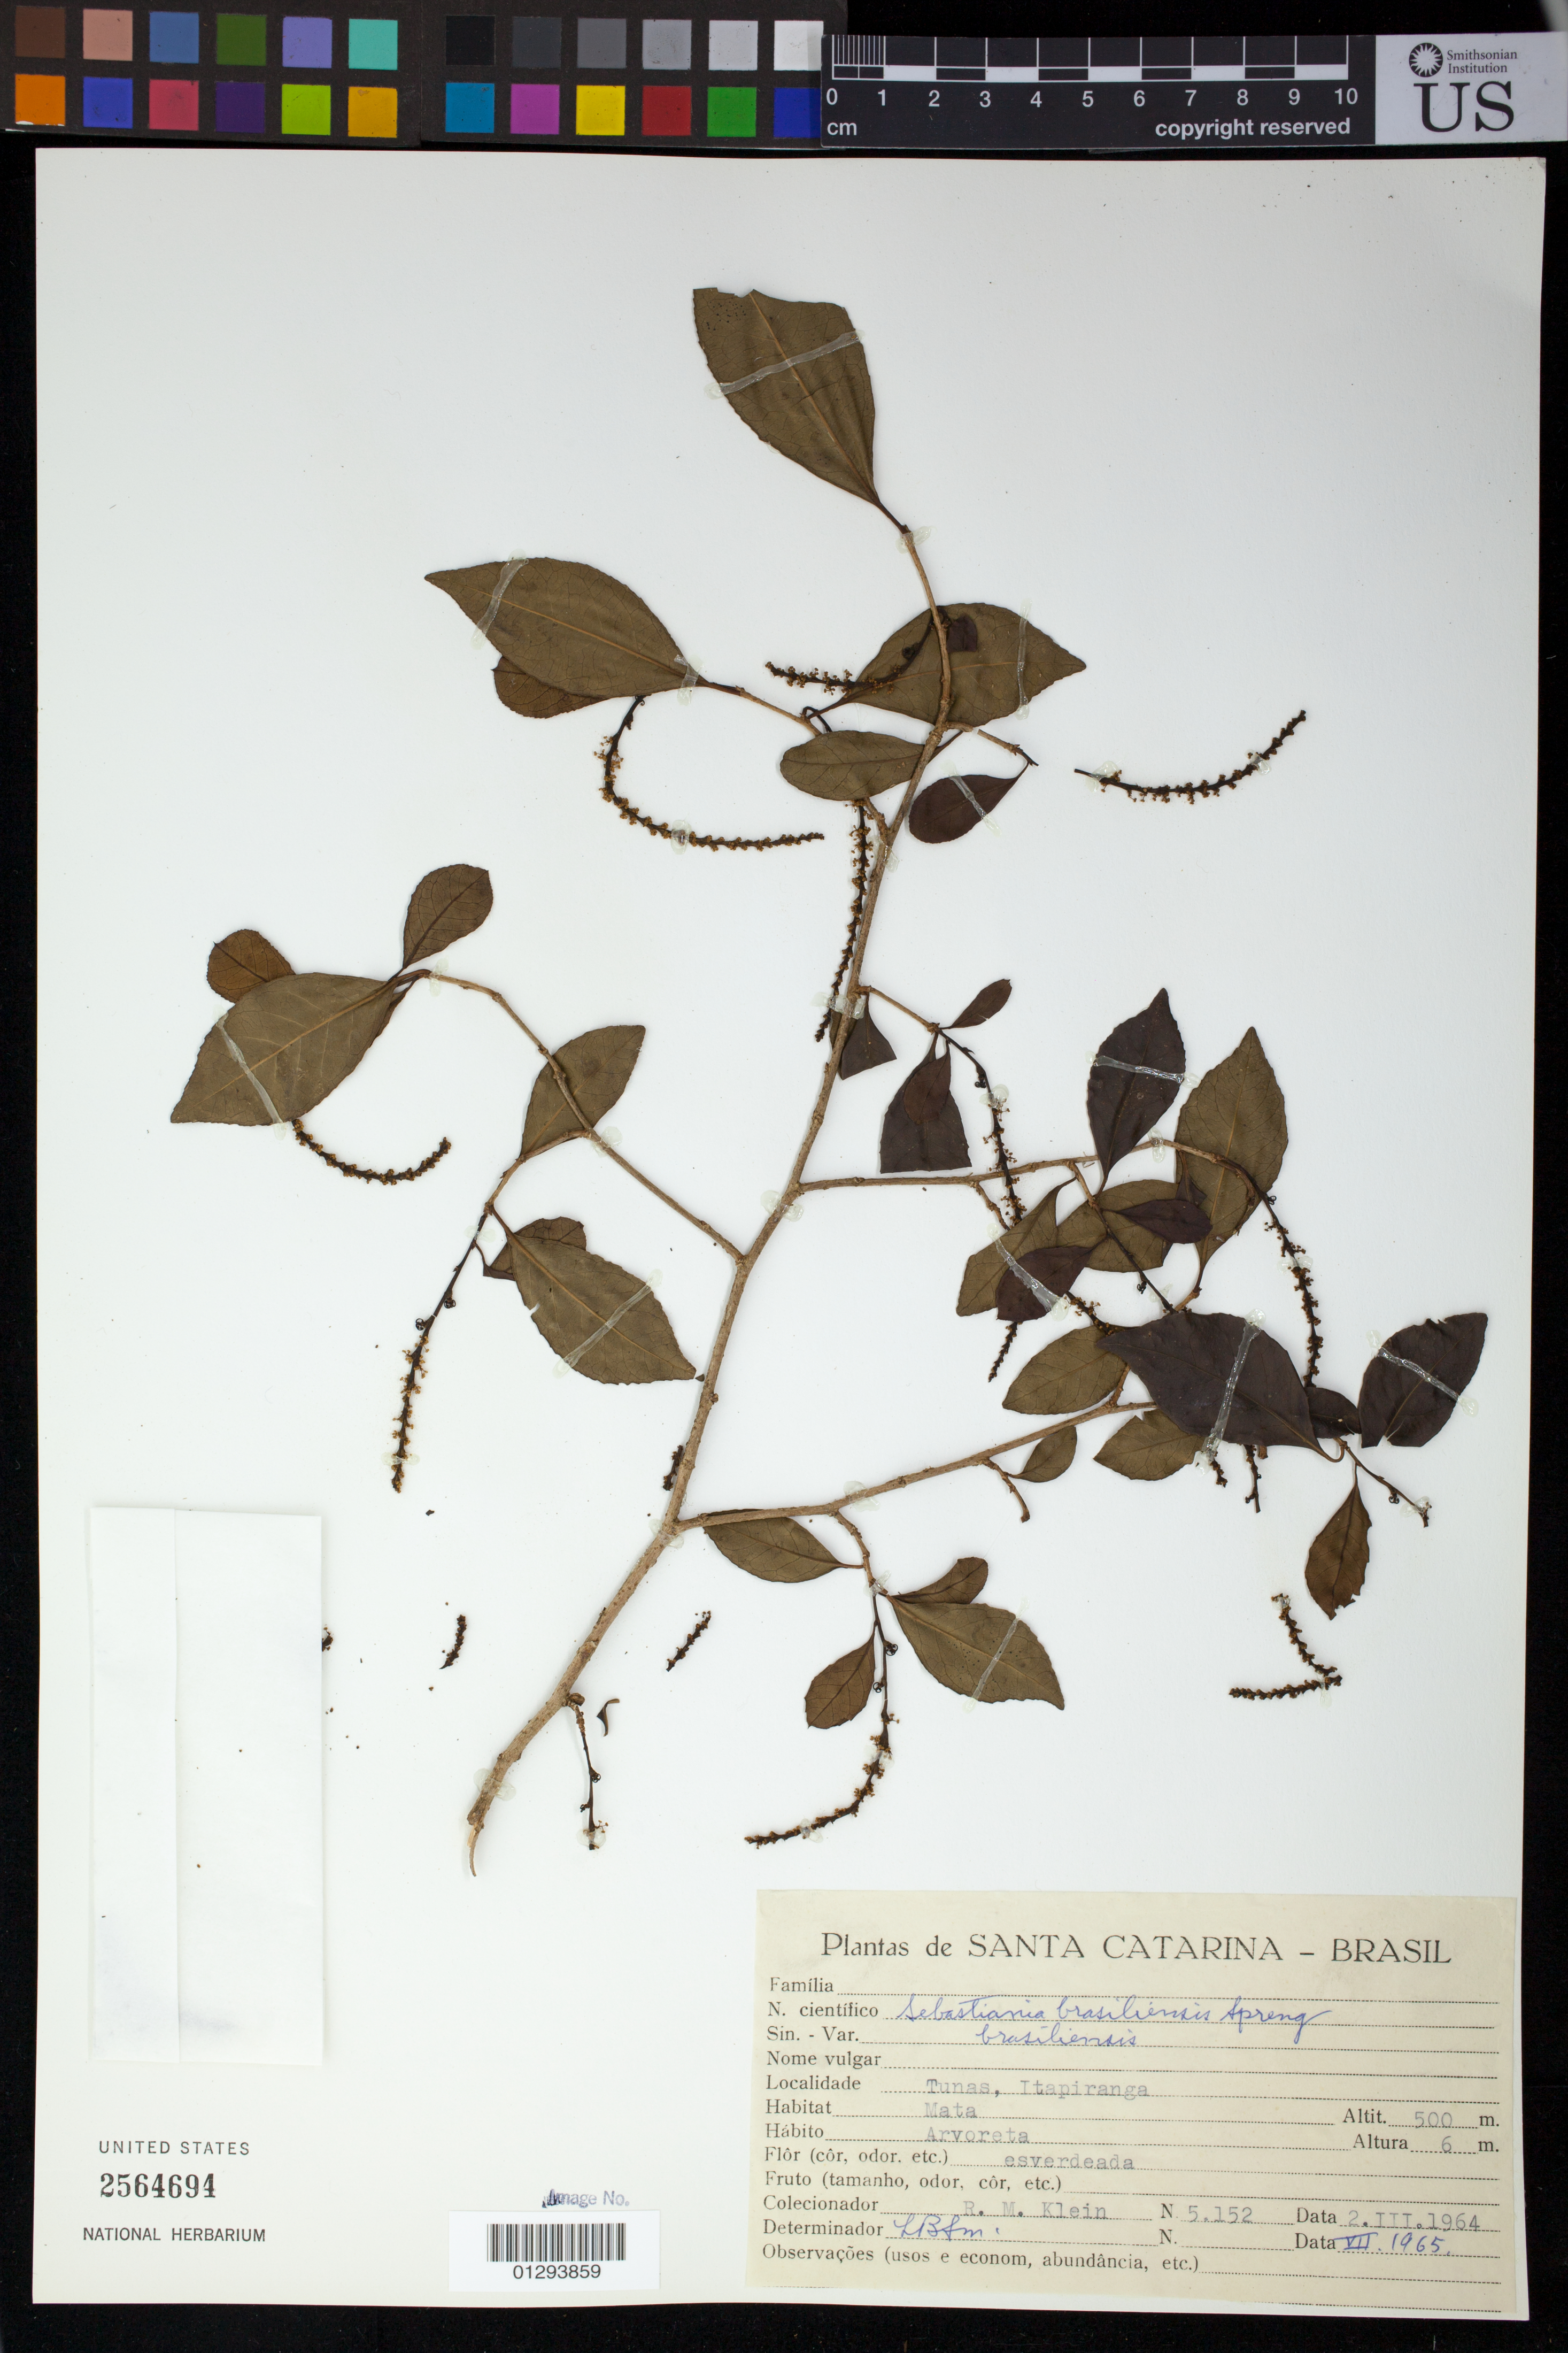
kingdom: Plantae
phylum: Tracheophyta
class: Magnoliopsida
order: Malpighiales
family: Euphorbiaceae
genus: Sebastiania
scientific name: Sebastiania brasiliensis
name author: Spreng.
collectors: R. M. Klein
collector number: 5152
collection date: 1964-03-02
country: Brazil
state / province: Santa Catarina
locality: Tunas, Itapiranga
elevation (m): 500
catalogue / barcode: US 2564694